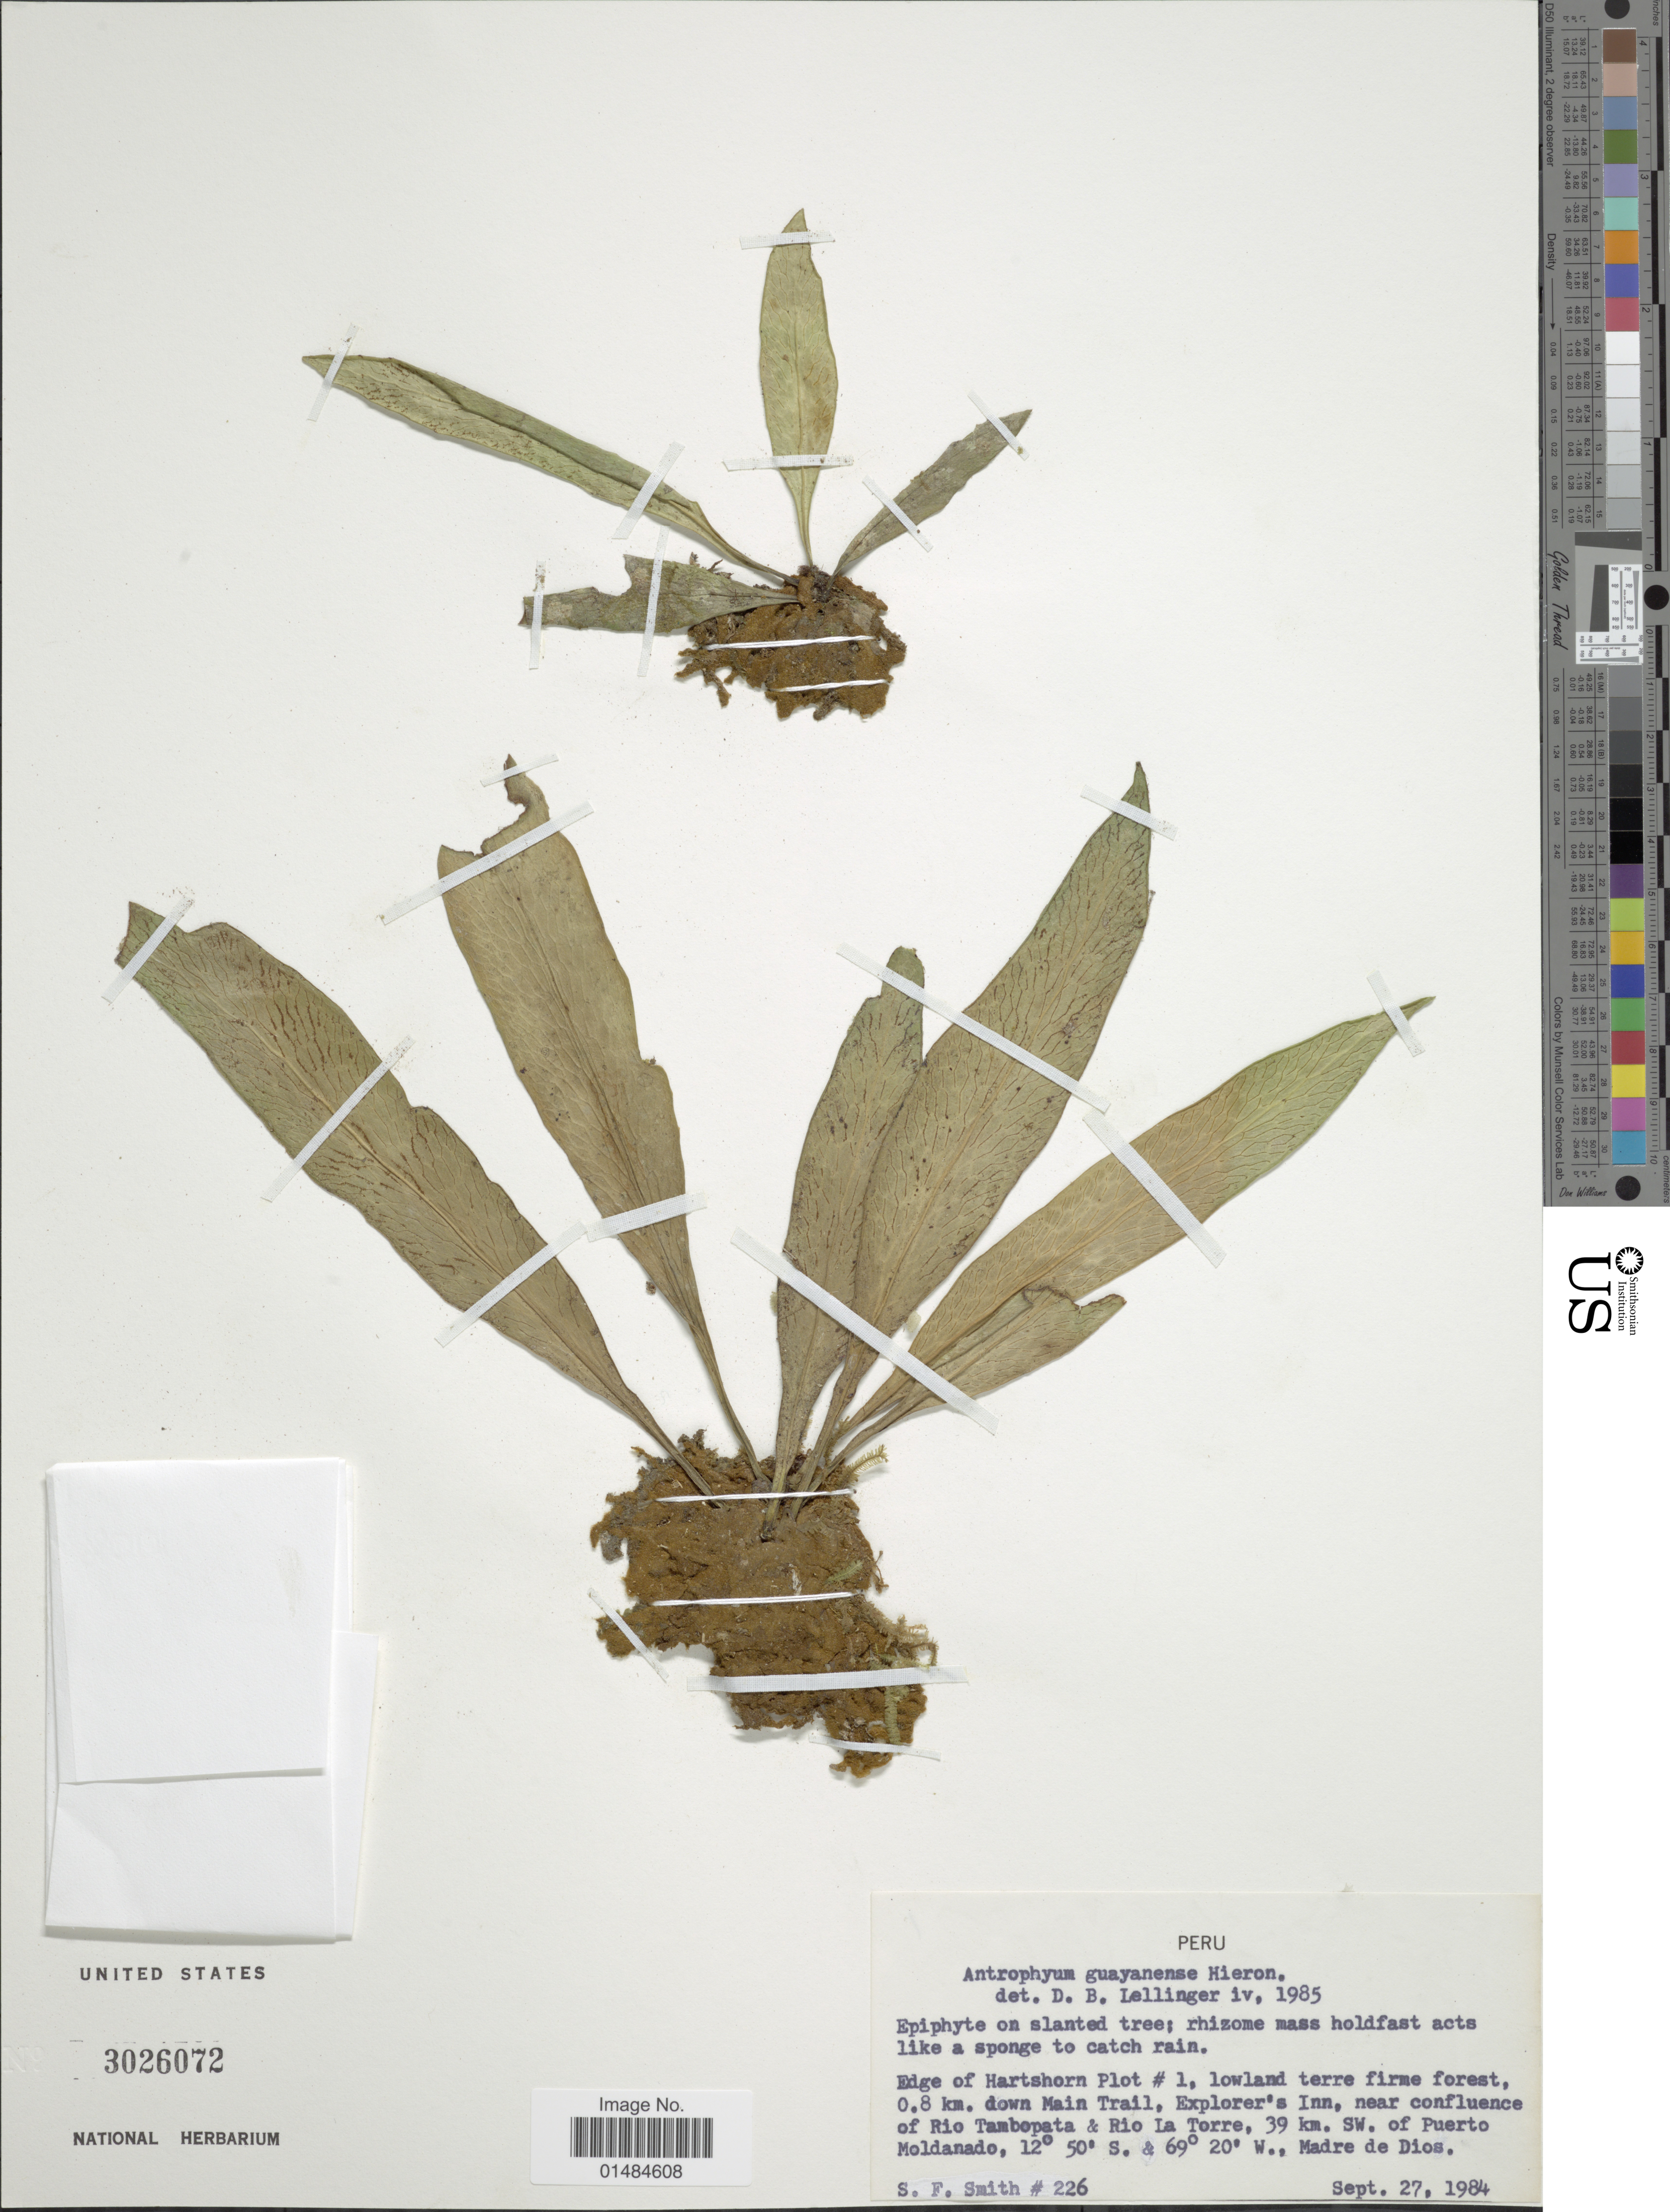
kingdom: Plantae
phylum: Tracheophyta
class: Polypodiopsida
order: Polypodiales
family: Pteridaceae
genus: Polytaenium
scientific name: Polytaenium guayanense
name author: (Hieron.) Alston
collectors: S.F. Smith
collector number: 226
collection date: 1984-09-27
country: Peru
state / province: Madre de Dios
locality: Edge of Hartshorn Plot #1, lowland terre firme forest, 0.8 km. down Main Trail, Explorer's Inn, near confluence of Río Tambopata & Río La Torre, 39 km. SW of Puerto Moldanado, Madre de Dios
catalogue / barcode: US 3026072